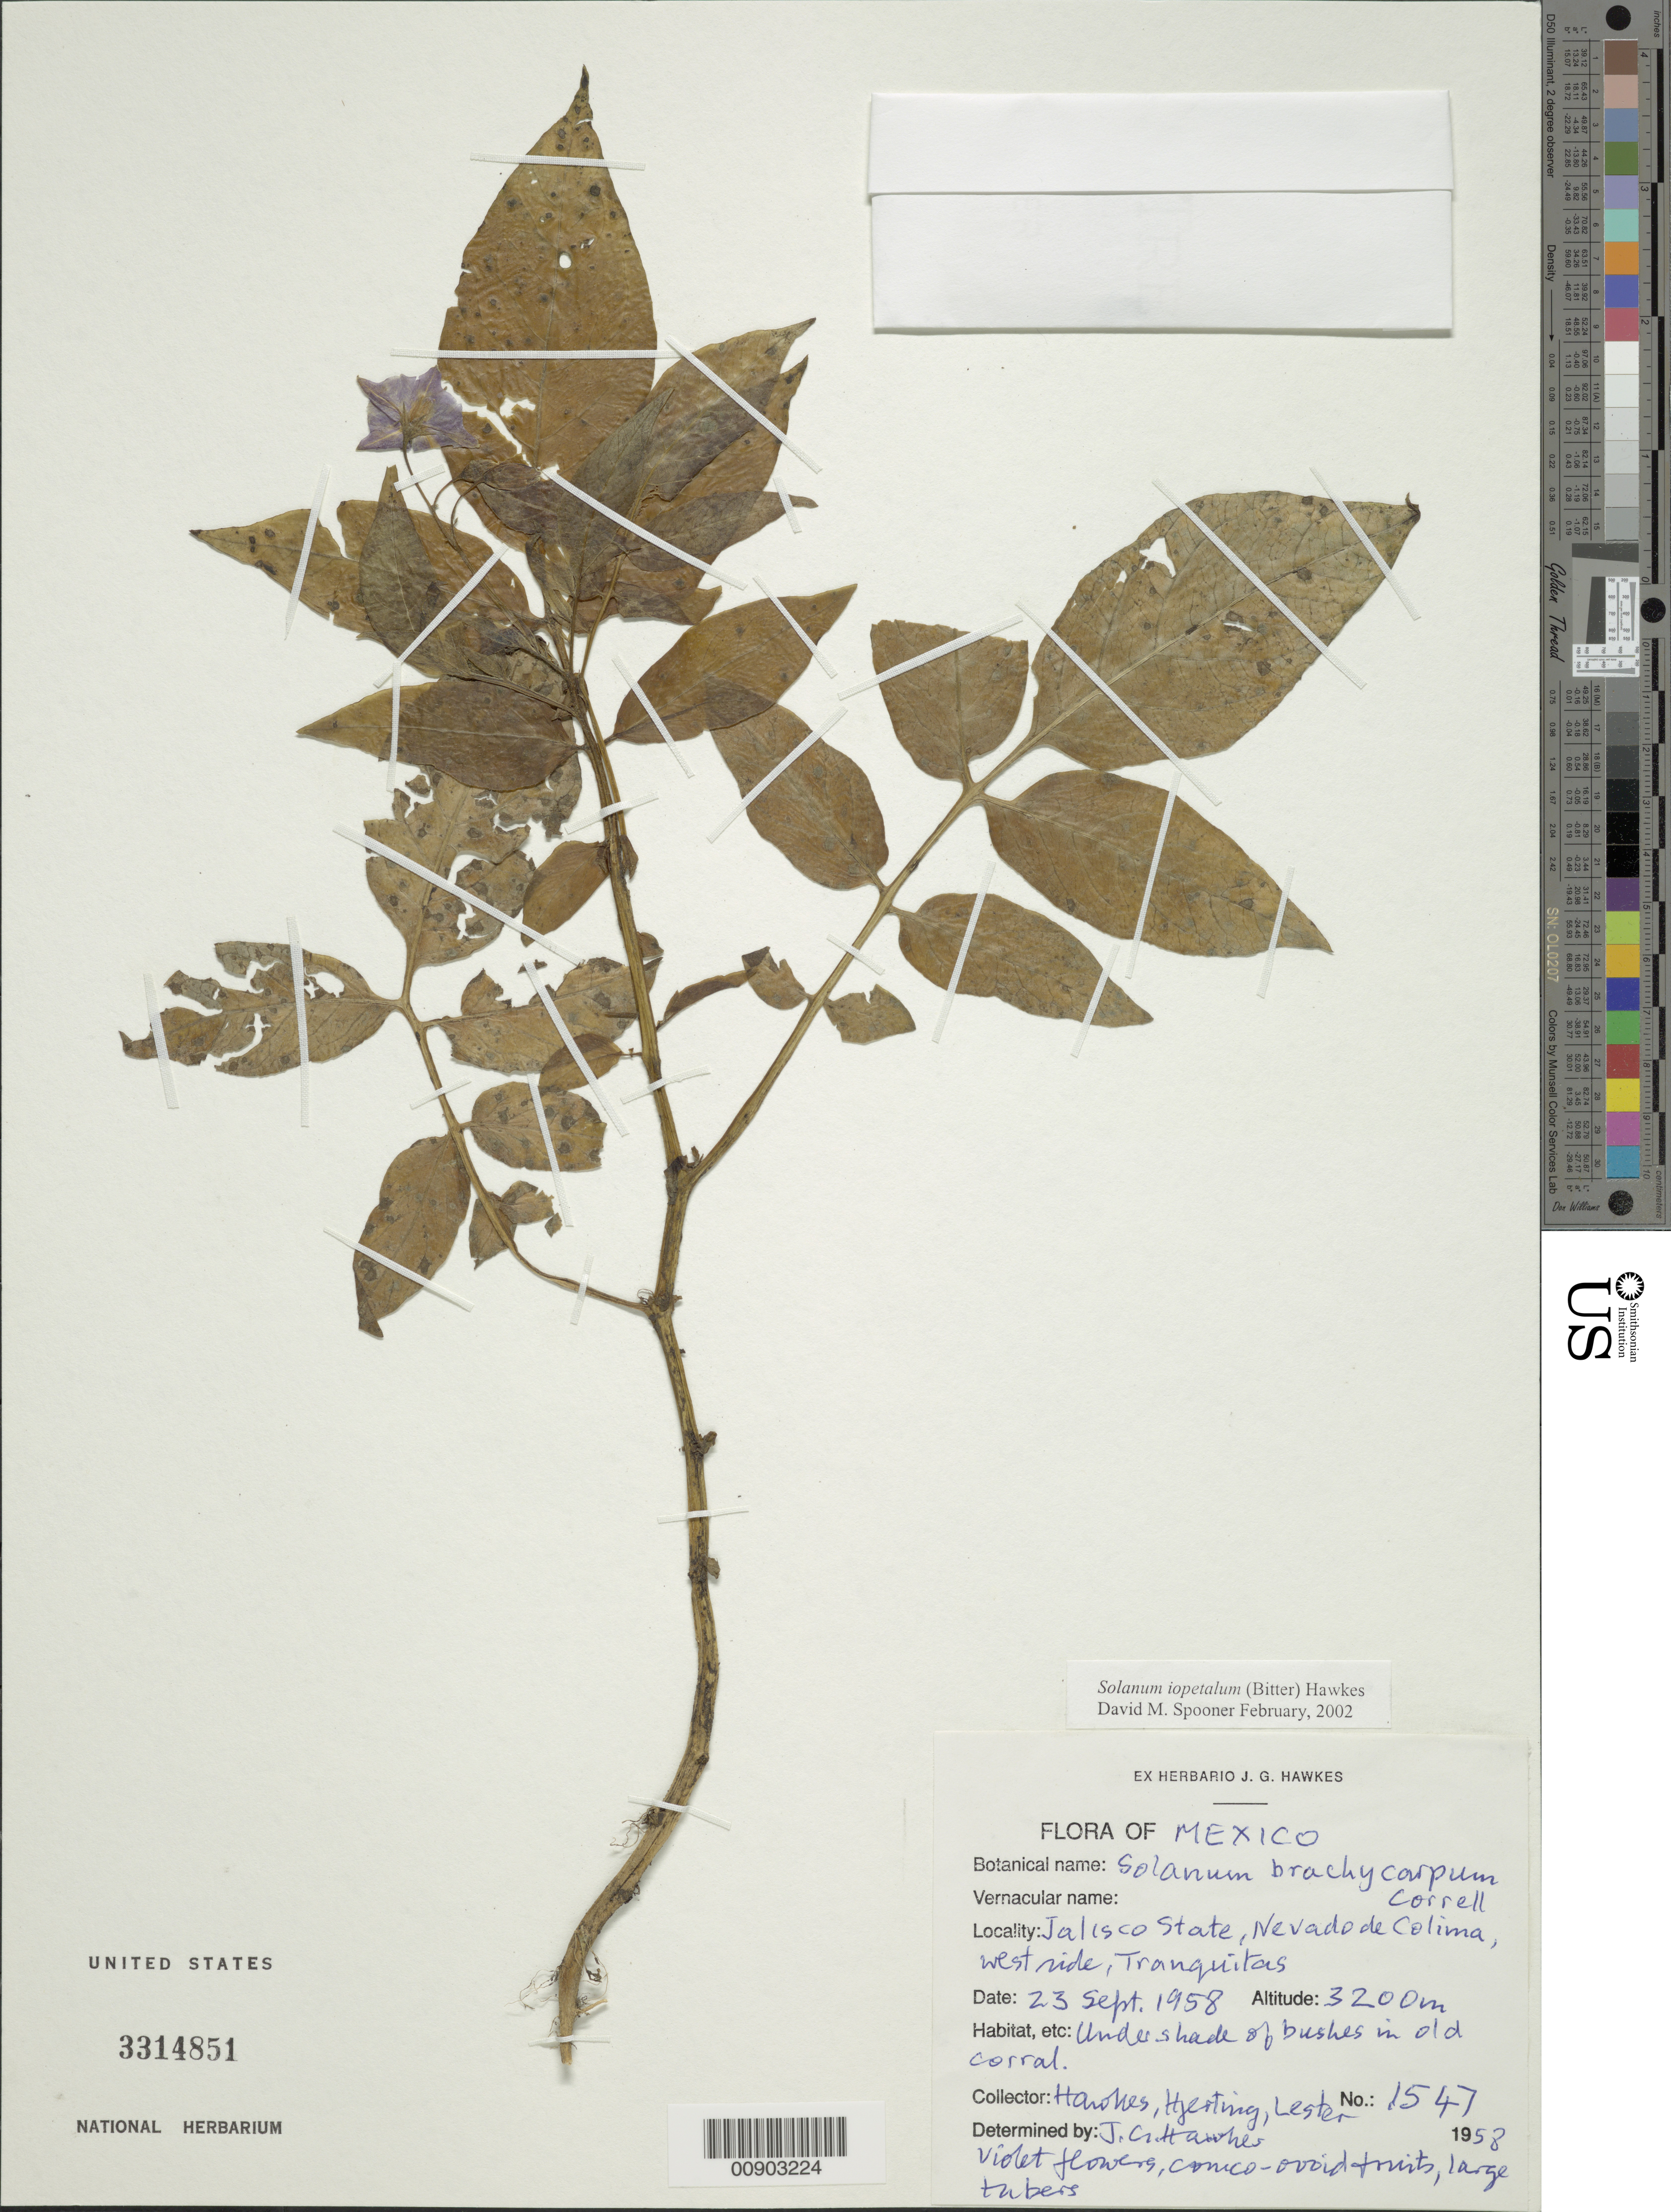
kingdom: Plantae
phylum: Tracheophyta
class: Magnoliopsida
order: Solanales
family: Solanaceae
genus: Solanum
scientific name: Solanum iopetalum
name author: (Bitter) Hawkes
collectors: J. G. Hawkes, J. P. Hjerting & R. Lester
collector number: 1547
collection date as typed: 23 Sep 1958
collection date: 1958-09-23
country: Mexico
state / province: Jalisco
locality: Nevado de Colima, west side, Tranquitas, Jalisco.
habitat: Under shade of bushes in old corral.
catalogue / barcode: US 3314851